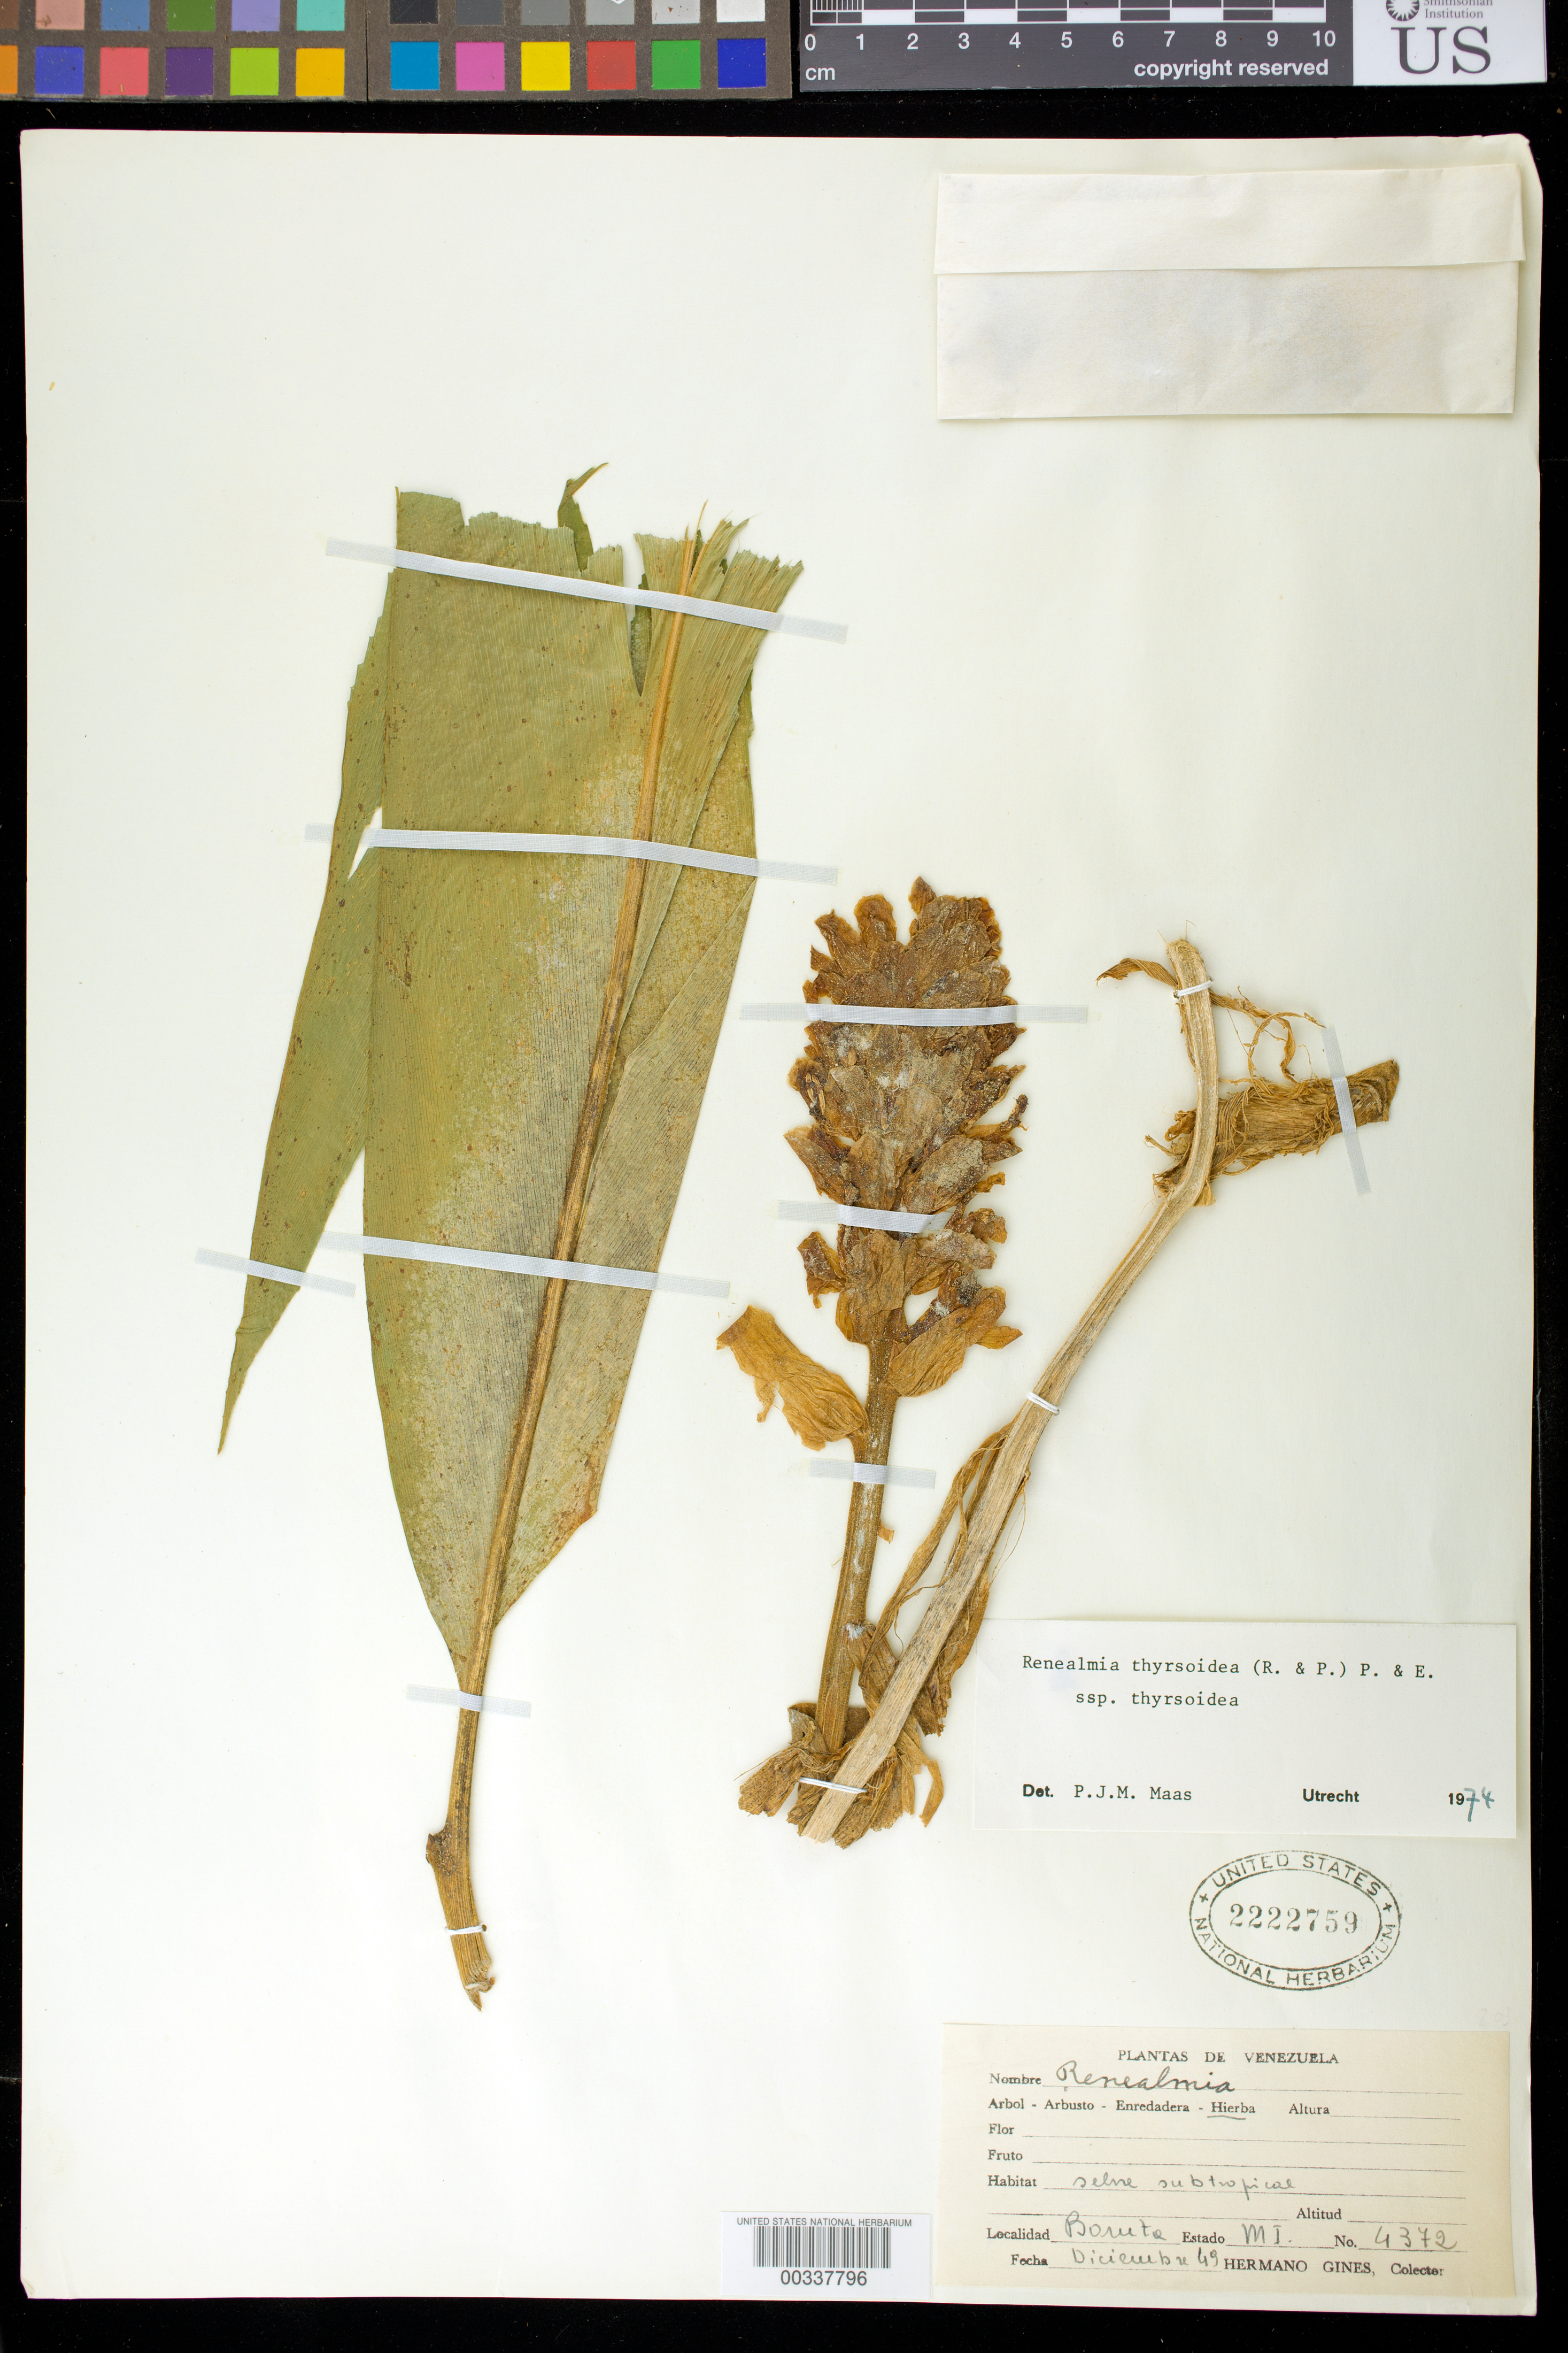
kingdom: Plantae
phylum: Tracheophyta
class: Liliopsida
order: Zingiberales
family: Zingiberaceae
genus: Renealmia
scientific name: Renealmia thyrsoidea subsp. thyrsoidea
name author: (Ruiz & Pav.) Poepp. & Endl.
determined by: Maas, Paul J. M.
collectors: Bro. Gines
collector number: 4372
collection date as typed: Dec 1949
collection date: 1949-12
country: Venezuela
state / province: Miranda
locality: Boruta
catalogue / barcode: US 2222759